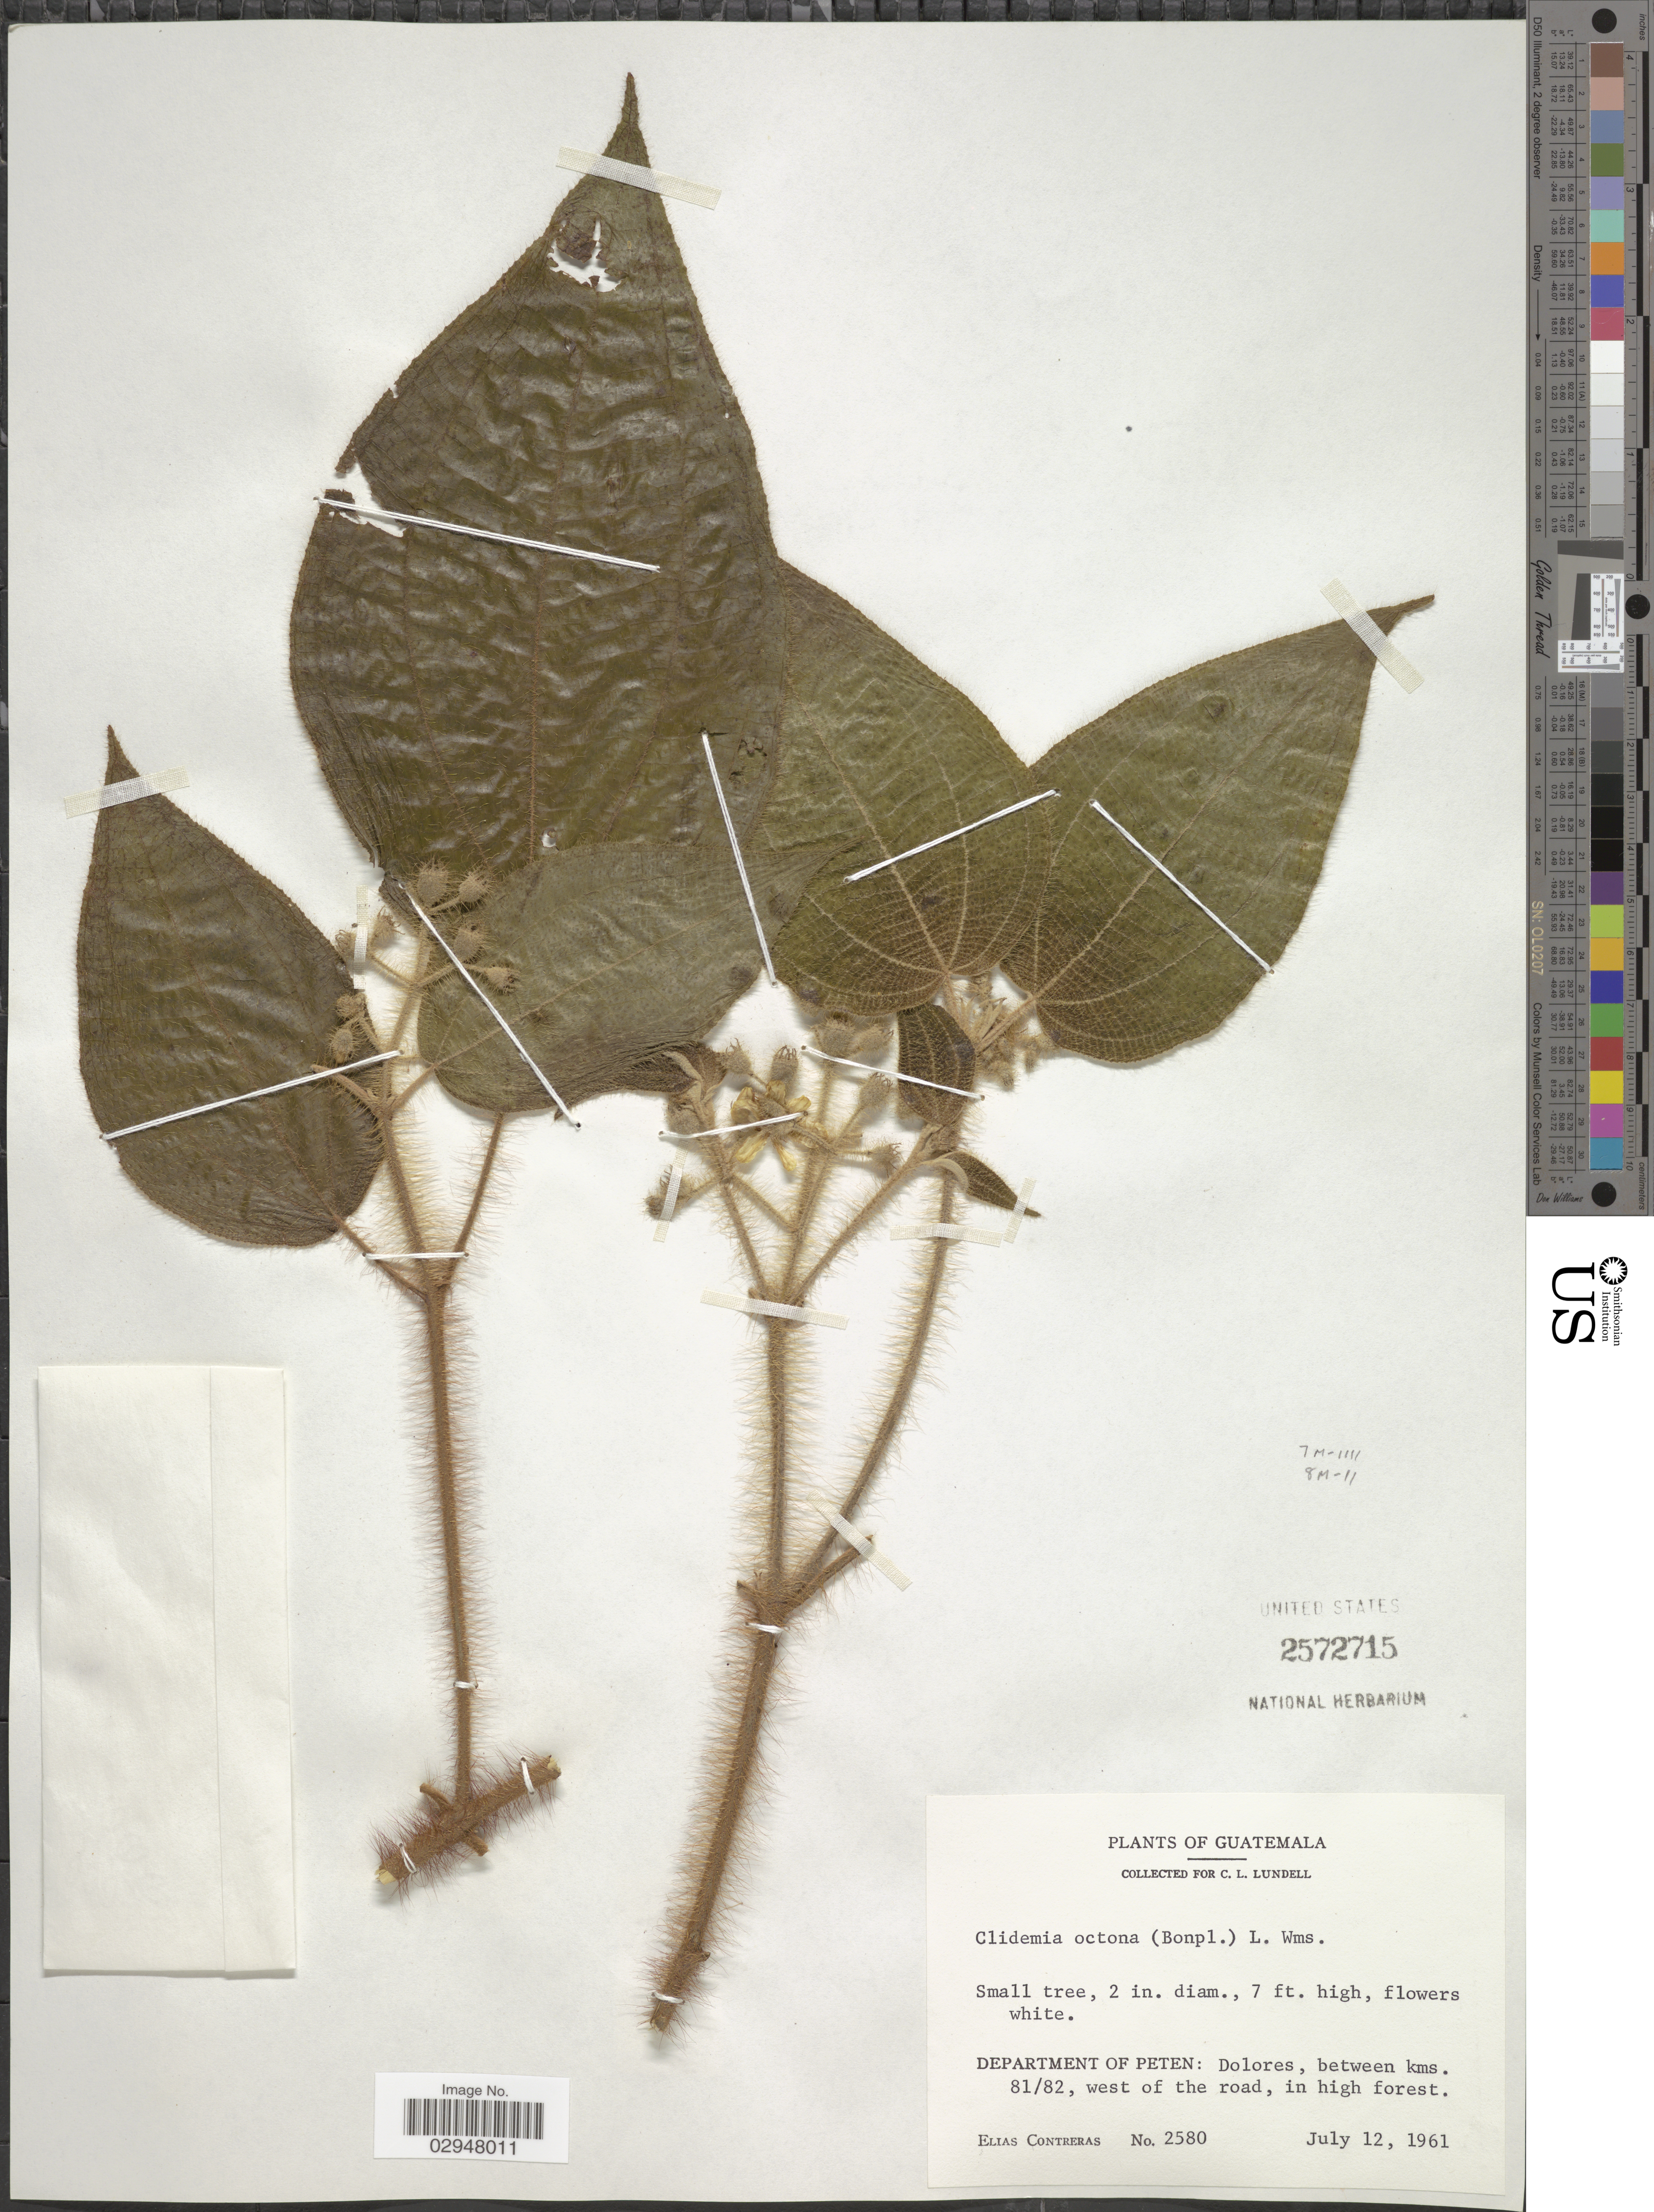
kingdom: Plantae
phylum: Tracheophyta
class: Magnoliopsida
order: Myrtales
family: Melastomataceae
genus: Clidemia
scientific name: Clidemia octona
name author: (Bonpl.) L.O. Williams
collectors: E. Contreras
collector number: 2580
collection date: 1961-07-12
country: Guatemala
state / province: El Petén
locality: Department of Peten, Dolores, between kms. 81/82, west of the road, in high forest.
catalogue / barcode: US 2572715